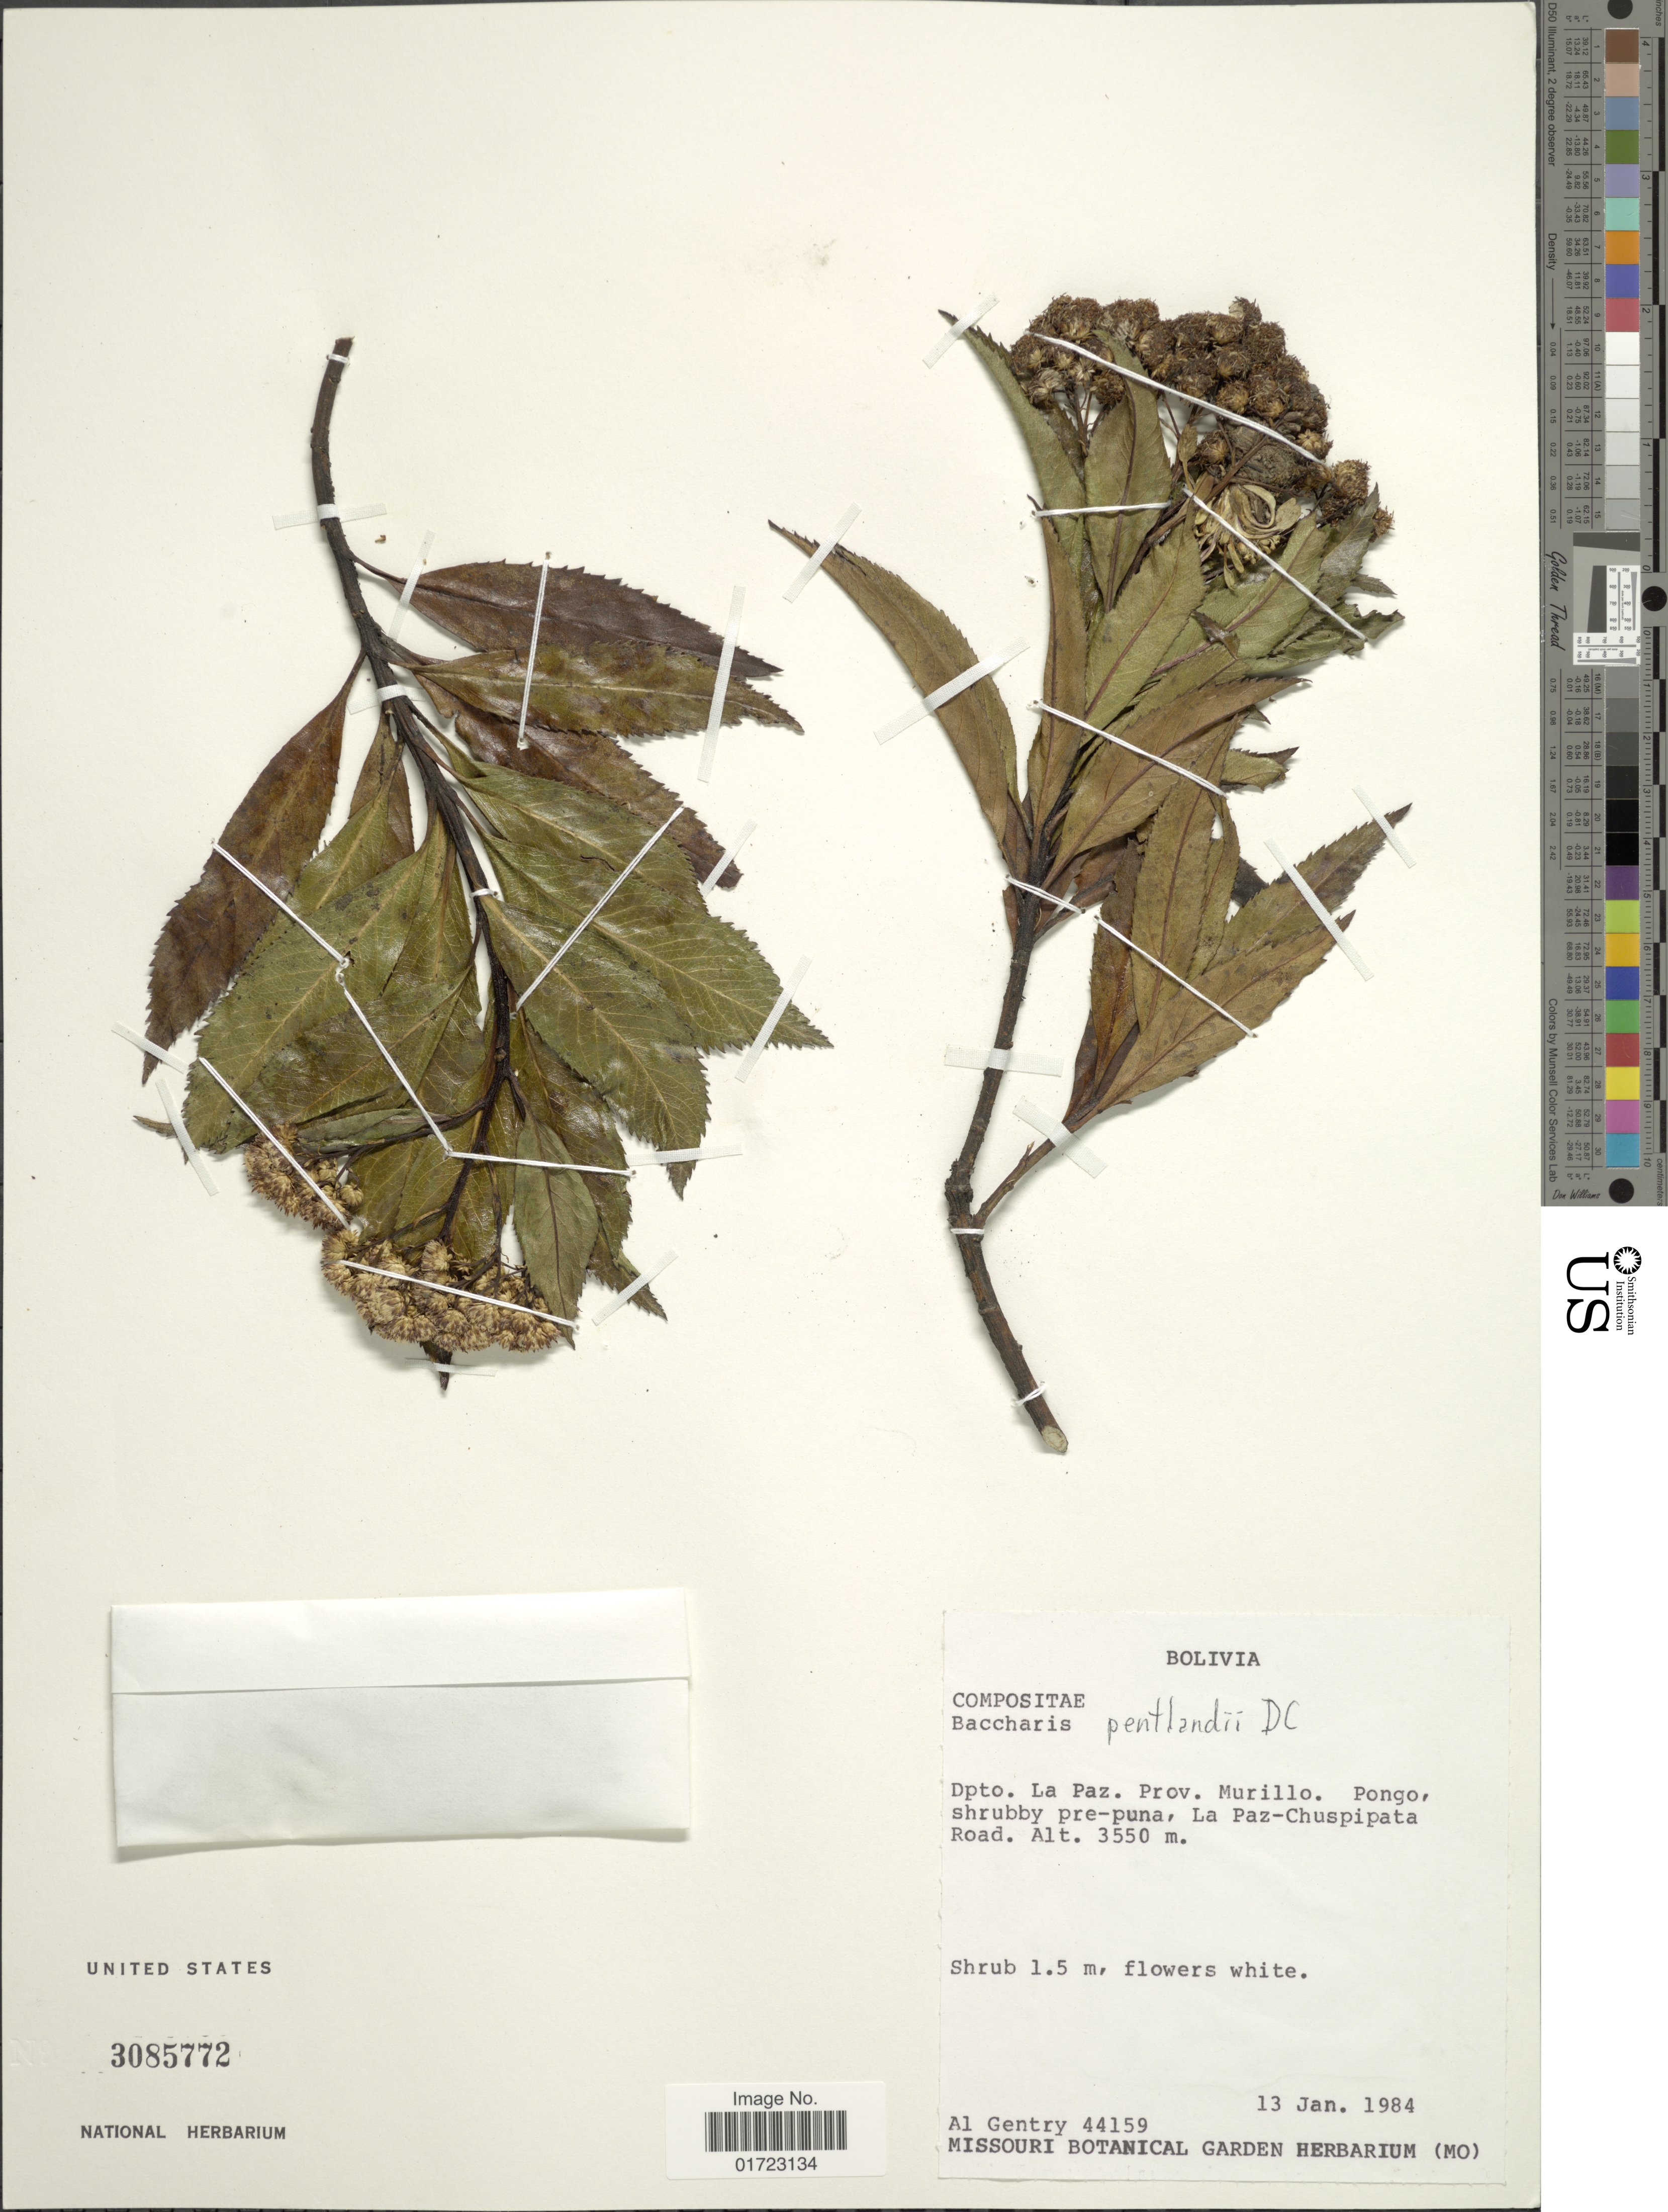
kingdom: Plantae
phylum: Tracheophyta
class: Magnoliopsida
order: Asterales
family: Asteraceae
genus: Baccharis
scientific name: Baccharis pentlandii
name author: DC.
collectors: A. H. Gentry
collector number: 44159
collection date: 1984-01-13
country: Bolivia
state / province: La Paz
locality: Prov. Murillo. Pongo. la Paz-Chuspipata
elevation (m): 3550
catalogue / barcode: US 3085772